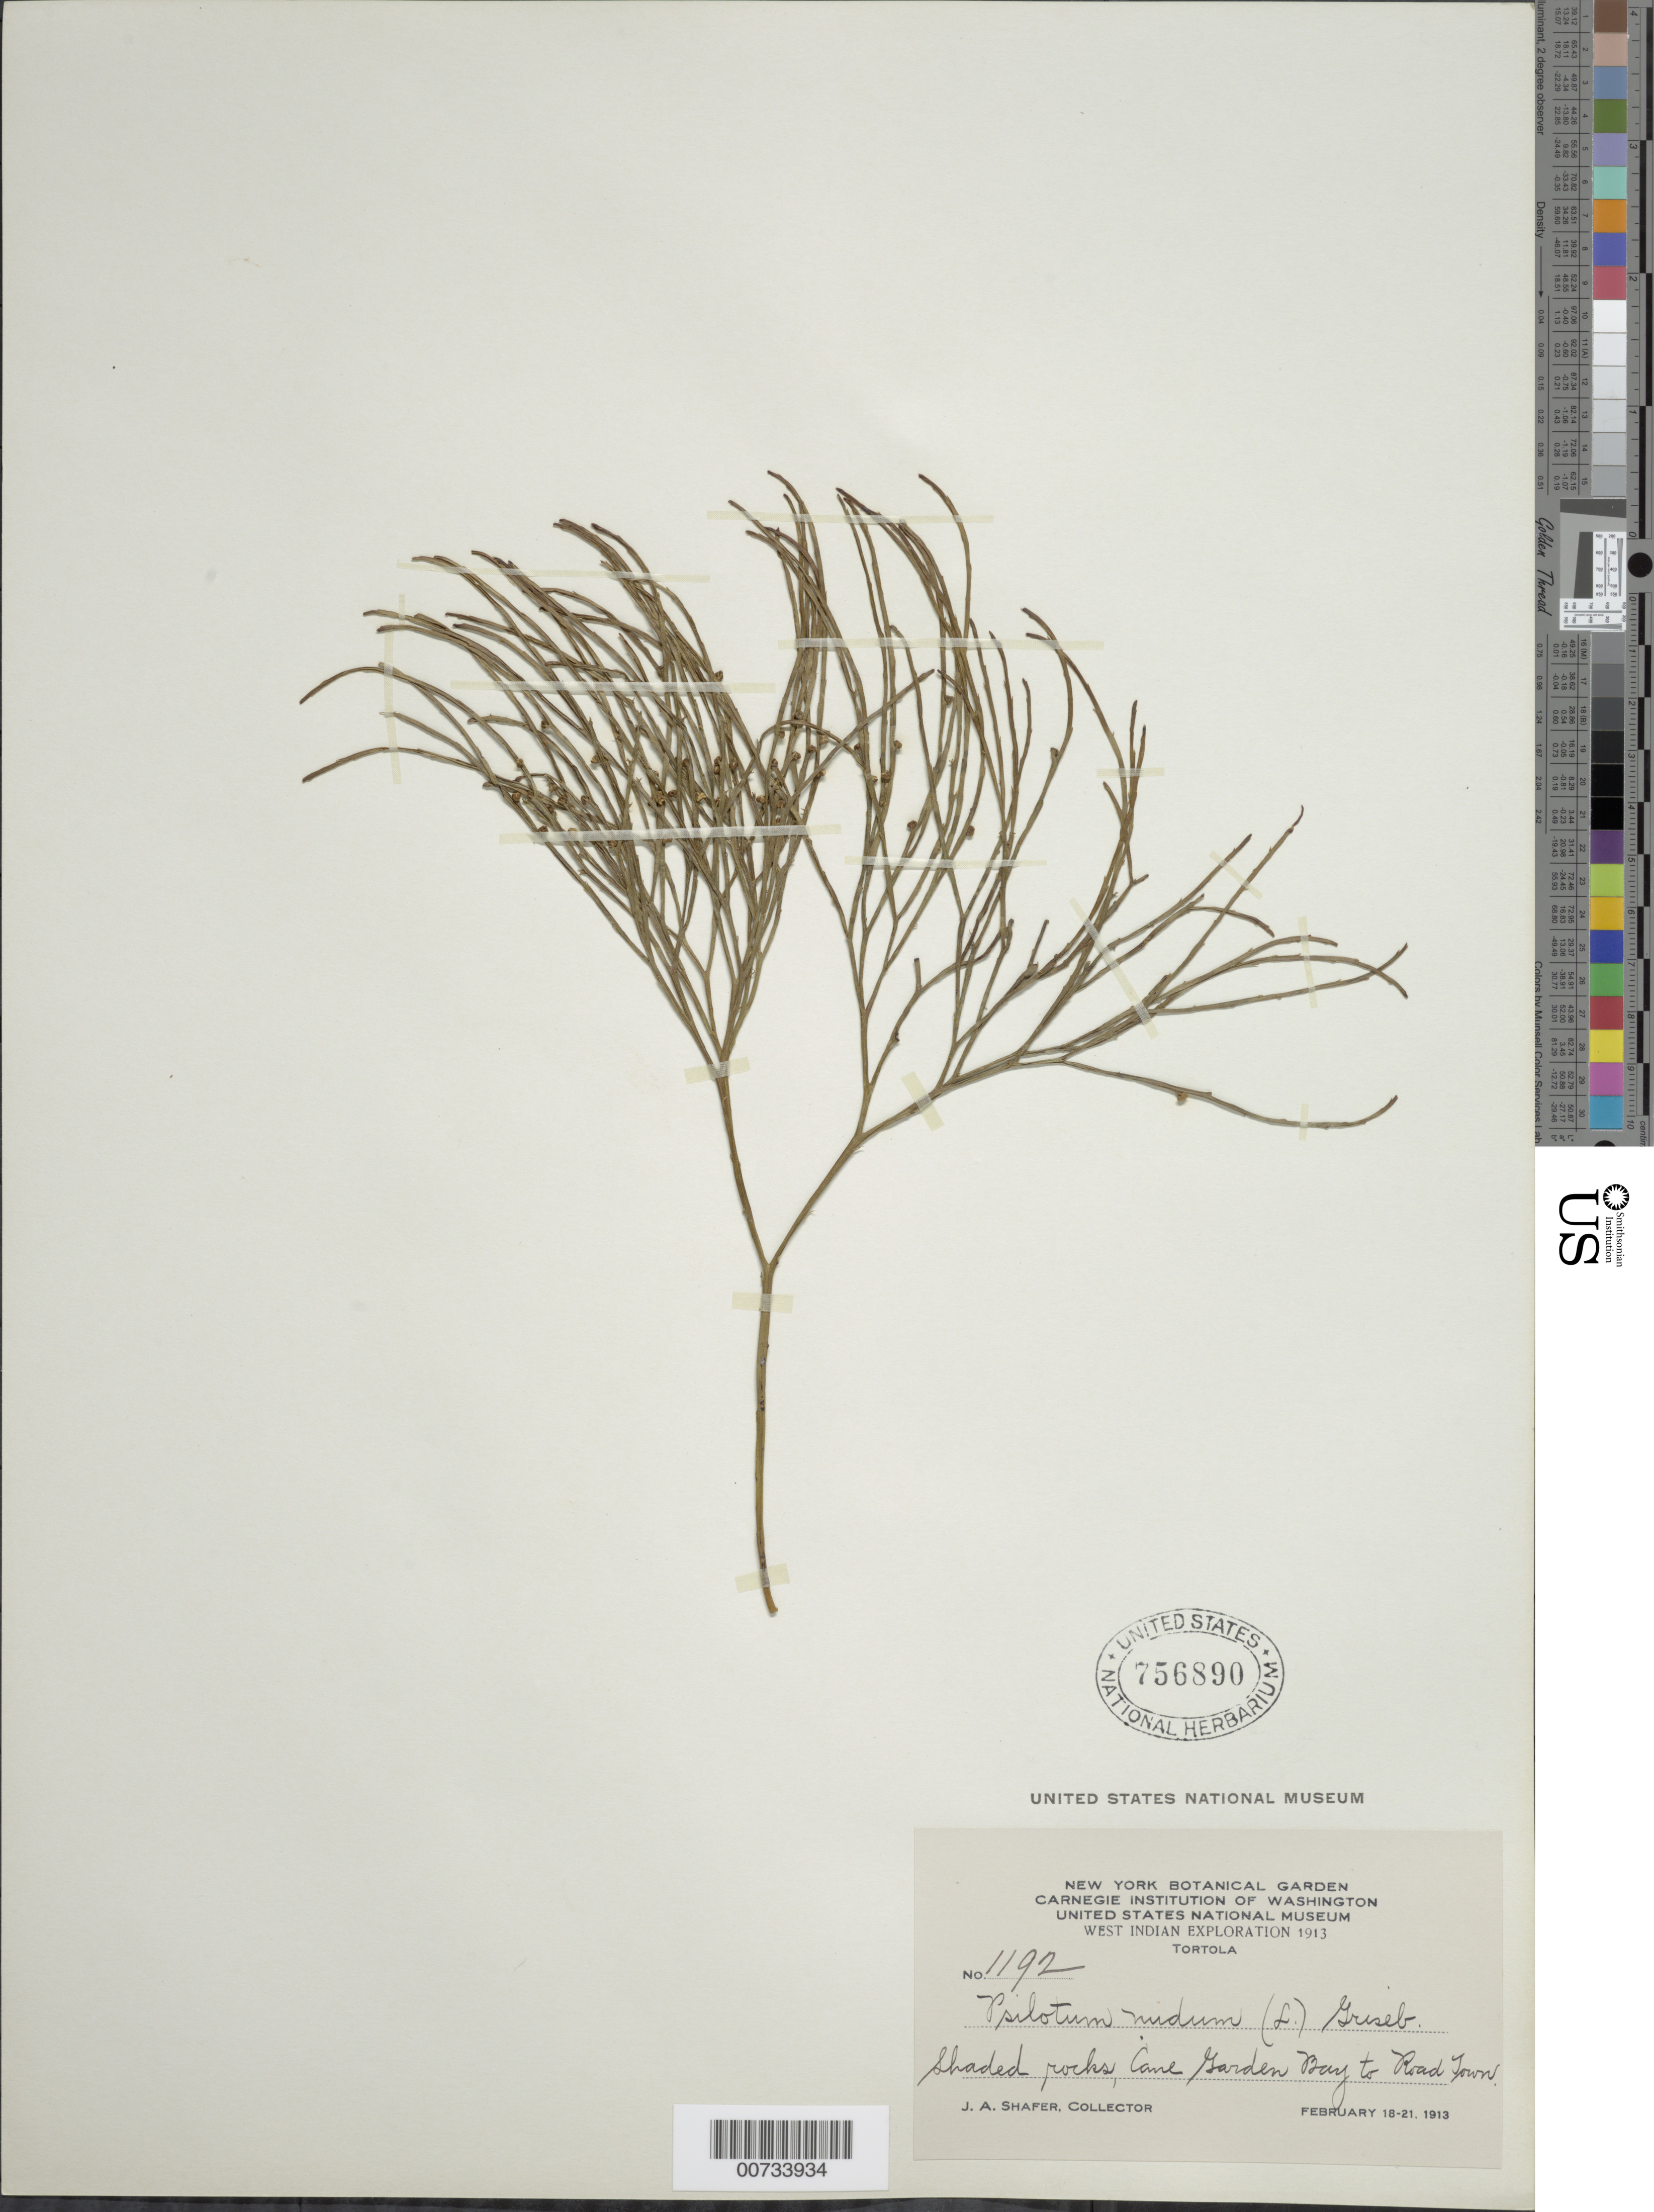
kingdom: Plantae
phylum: Tracheophyta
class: Polypodiopsida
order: Psilotales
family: Psilotaceae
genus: Psilotum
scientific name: Psilotum nudum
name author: (L.) P. Beauv.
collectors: J. A. Shafer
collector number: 1192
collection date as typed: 18 Feb 1913 to 21 Feb 1913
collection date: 1913-02-18/1913-02-21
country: British Virgin Islands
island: Tortola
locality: Cane Garden Bay to Road Town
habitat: Shaded rocks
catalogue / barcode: US 756890